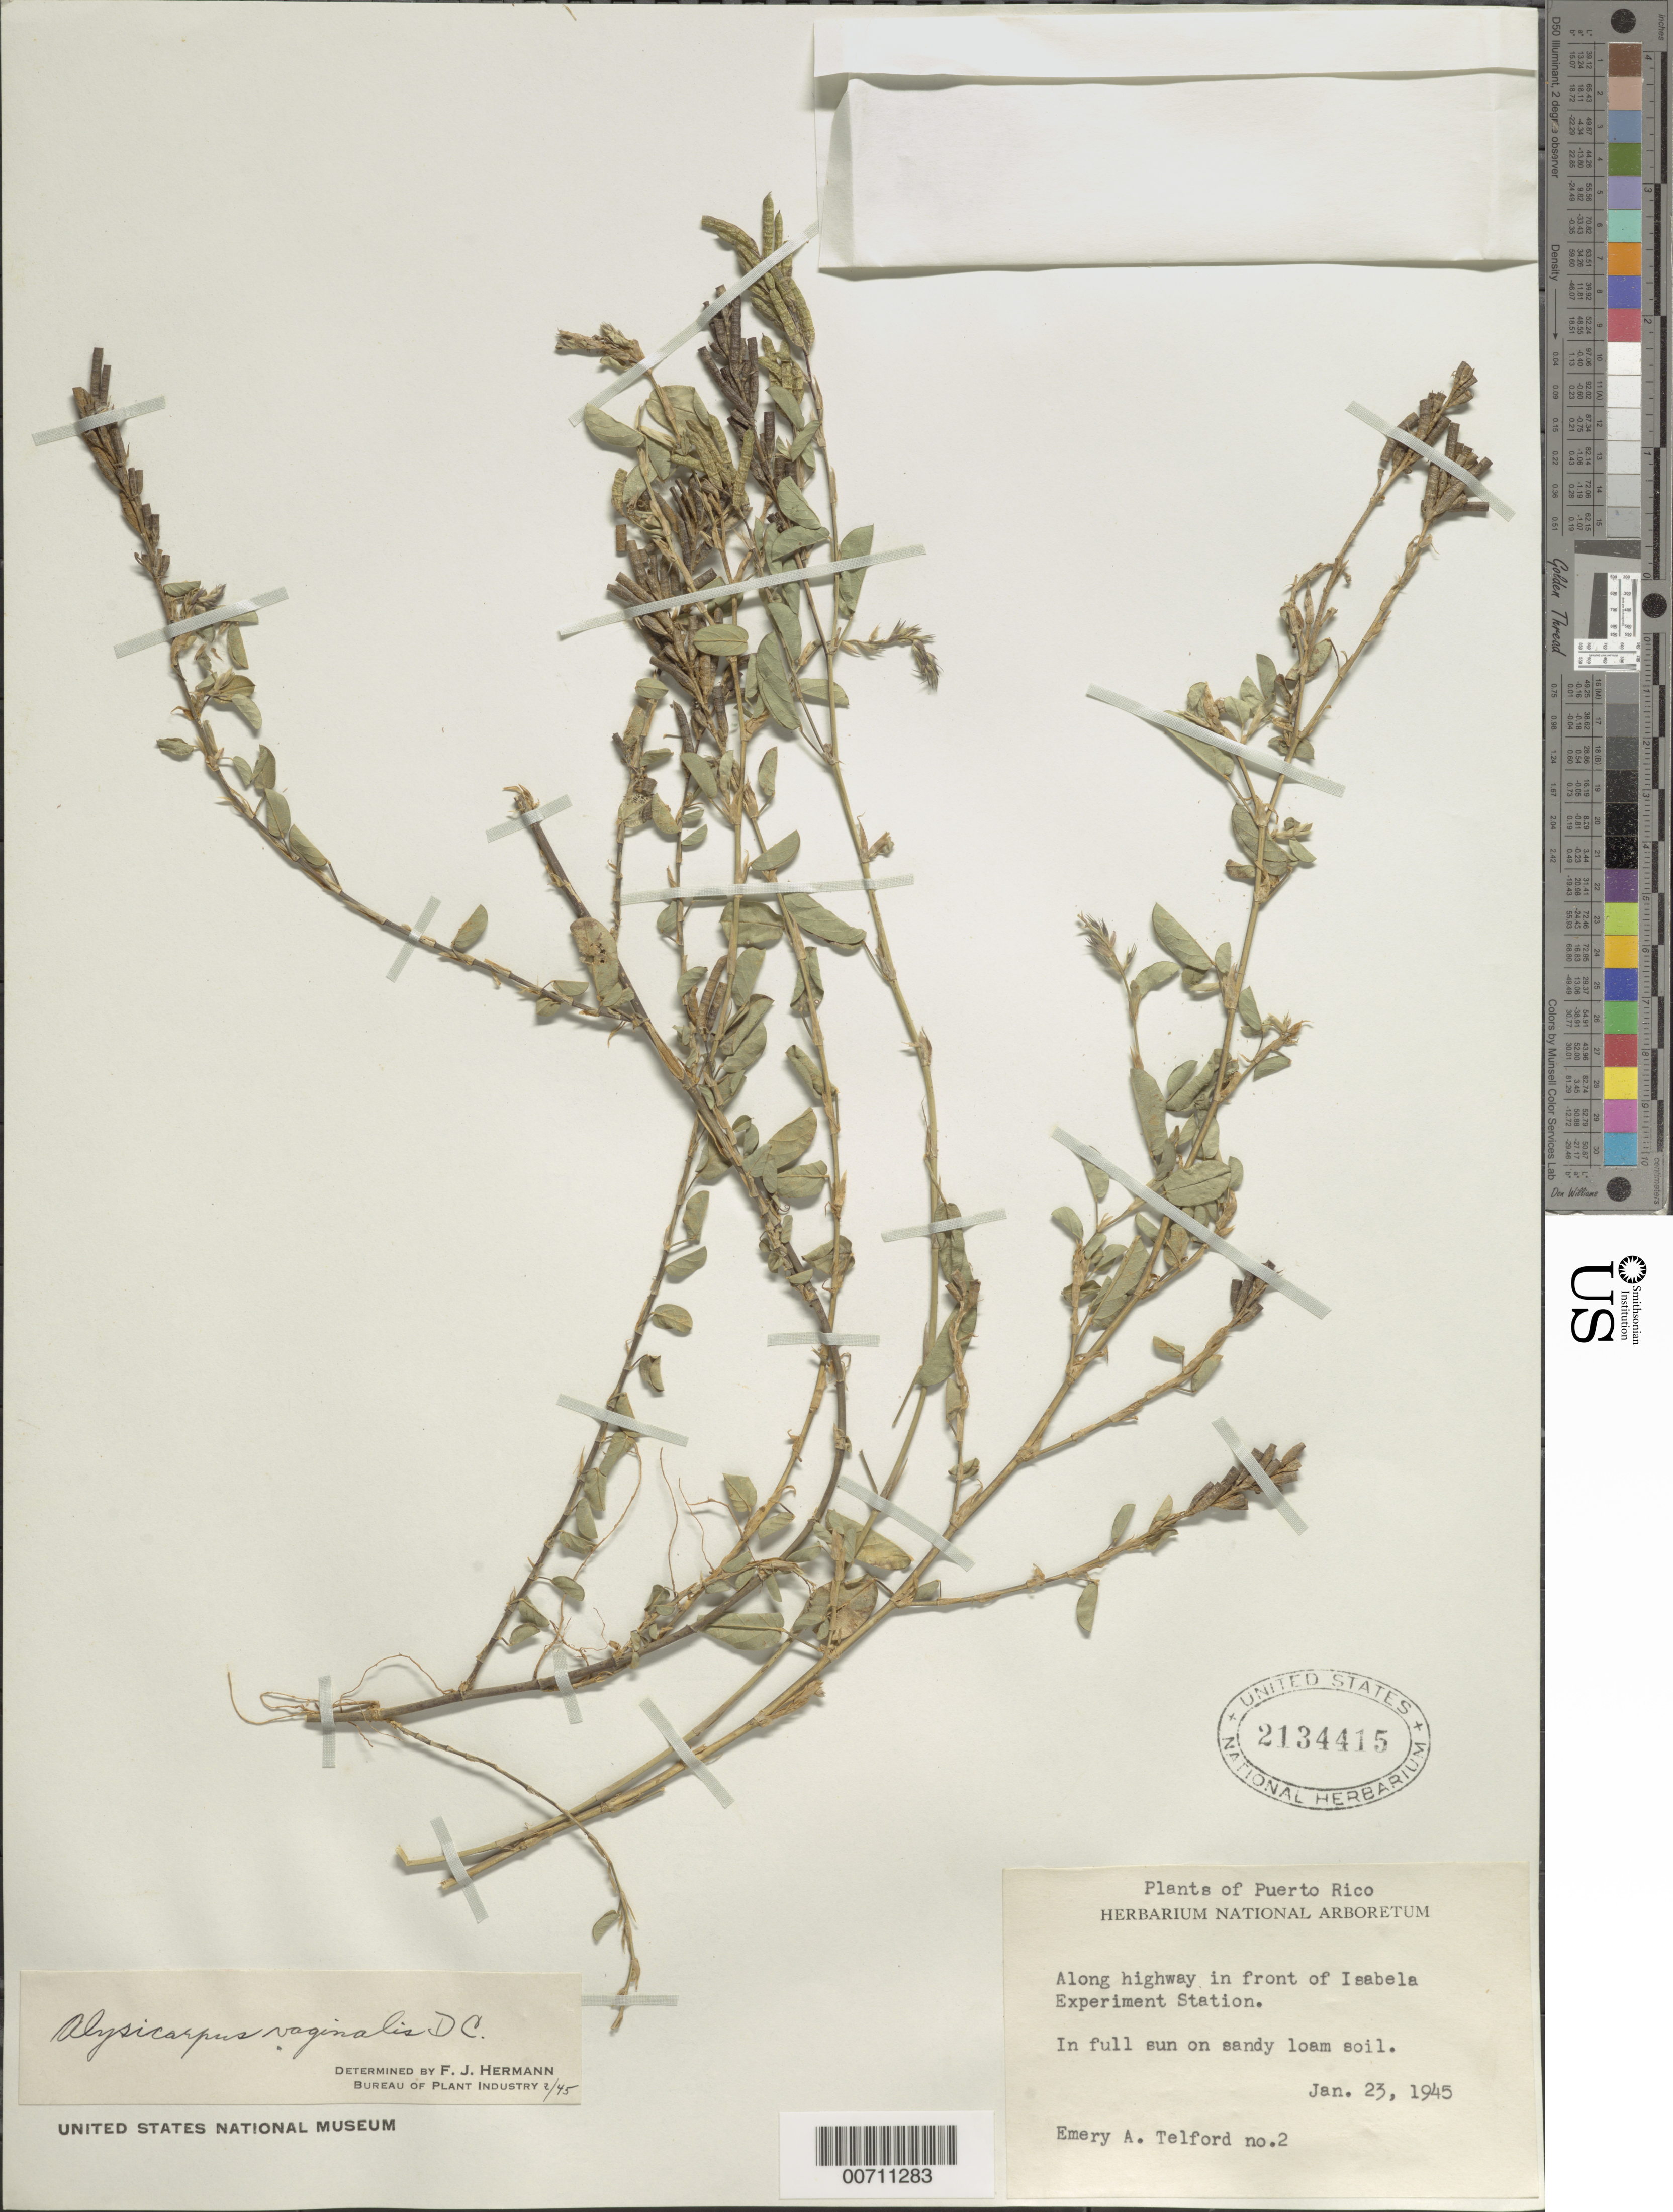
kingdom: Plantae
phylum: Tracheophyta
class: Magnoliopsida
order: Fabales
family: Fabaceae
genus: Alysicarpus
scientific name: Alysicarpus vaginalis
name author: (L.) DC.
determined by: Hermann, F. J.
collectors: E. Telford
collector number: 2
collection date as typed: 23 Jan 1945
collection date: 1945-01-23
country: Puerto Rico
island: Greater Antilles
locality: Isabela Exp. Station, along highway in front of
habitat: In full sun on sandy loam soil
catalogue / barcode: US 2134415